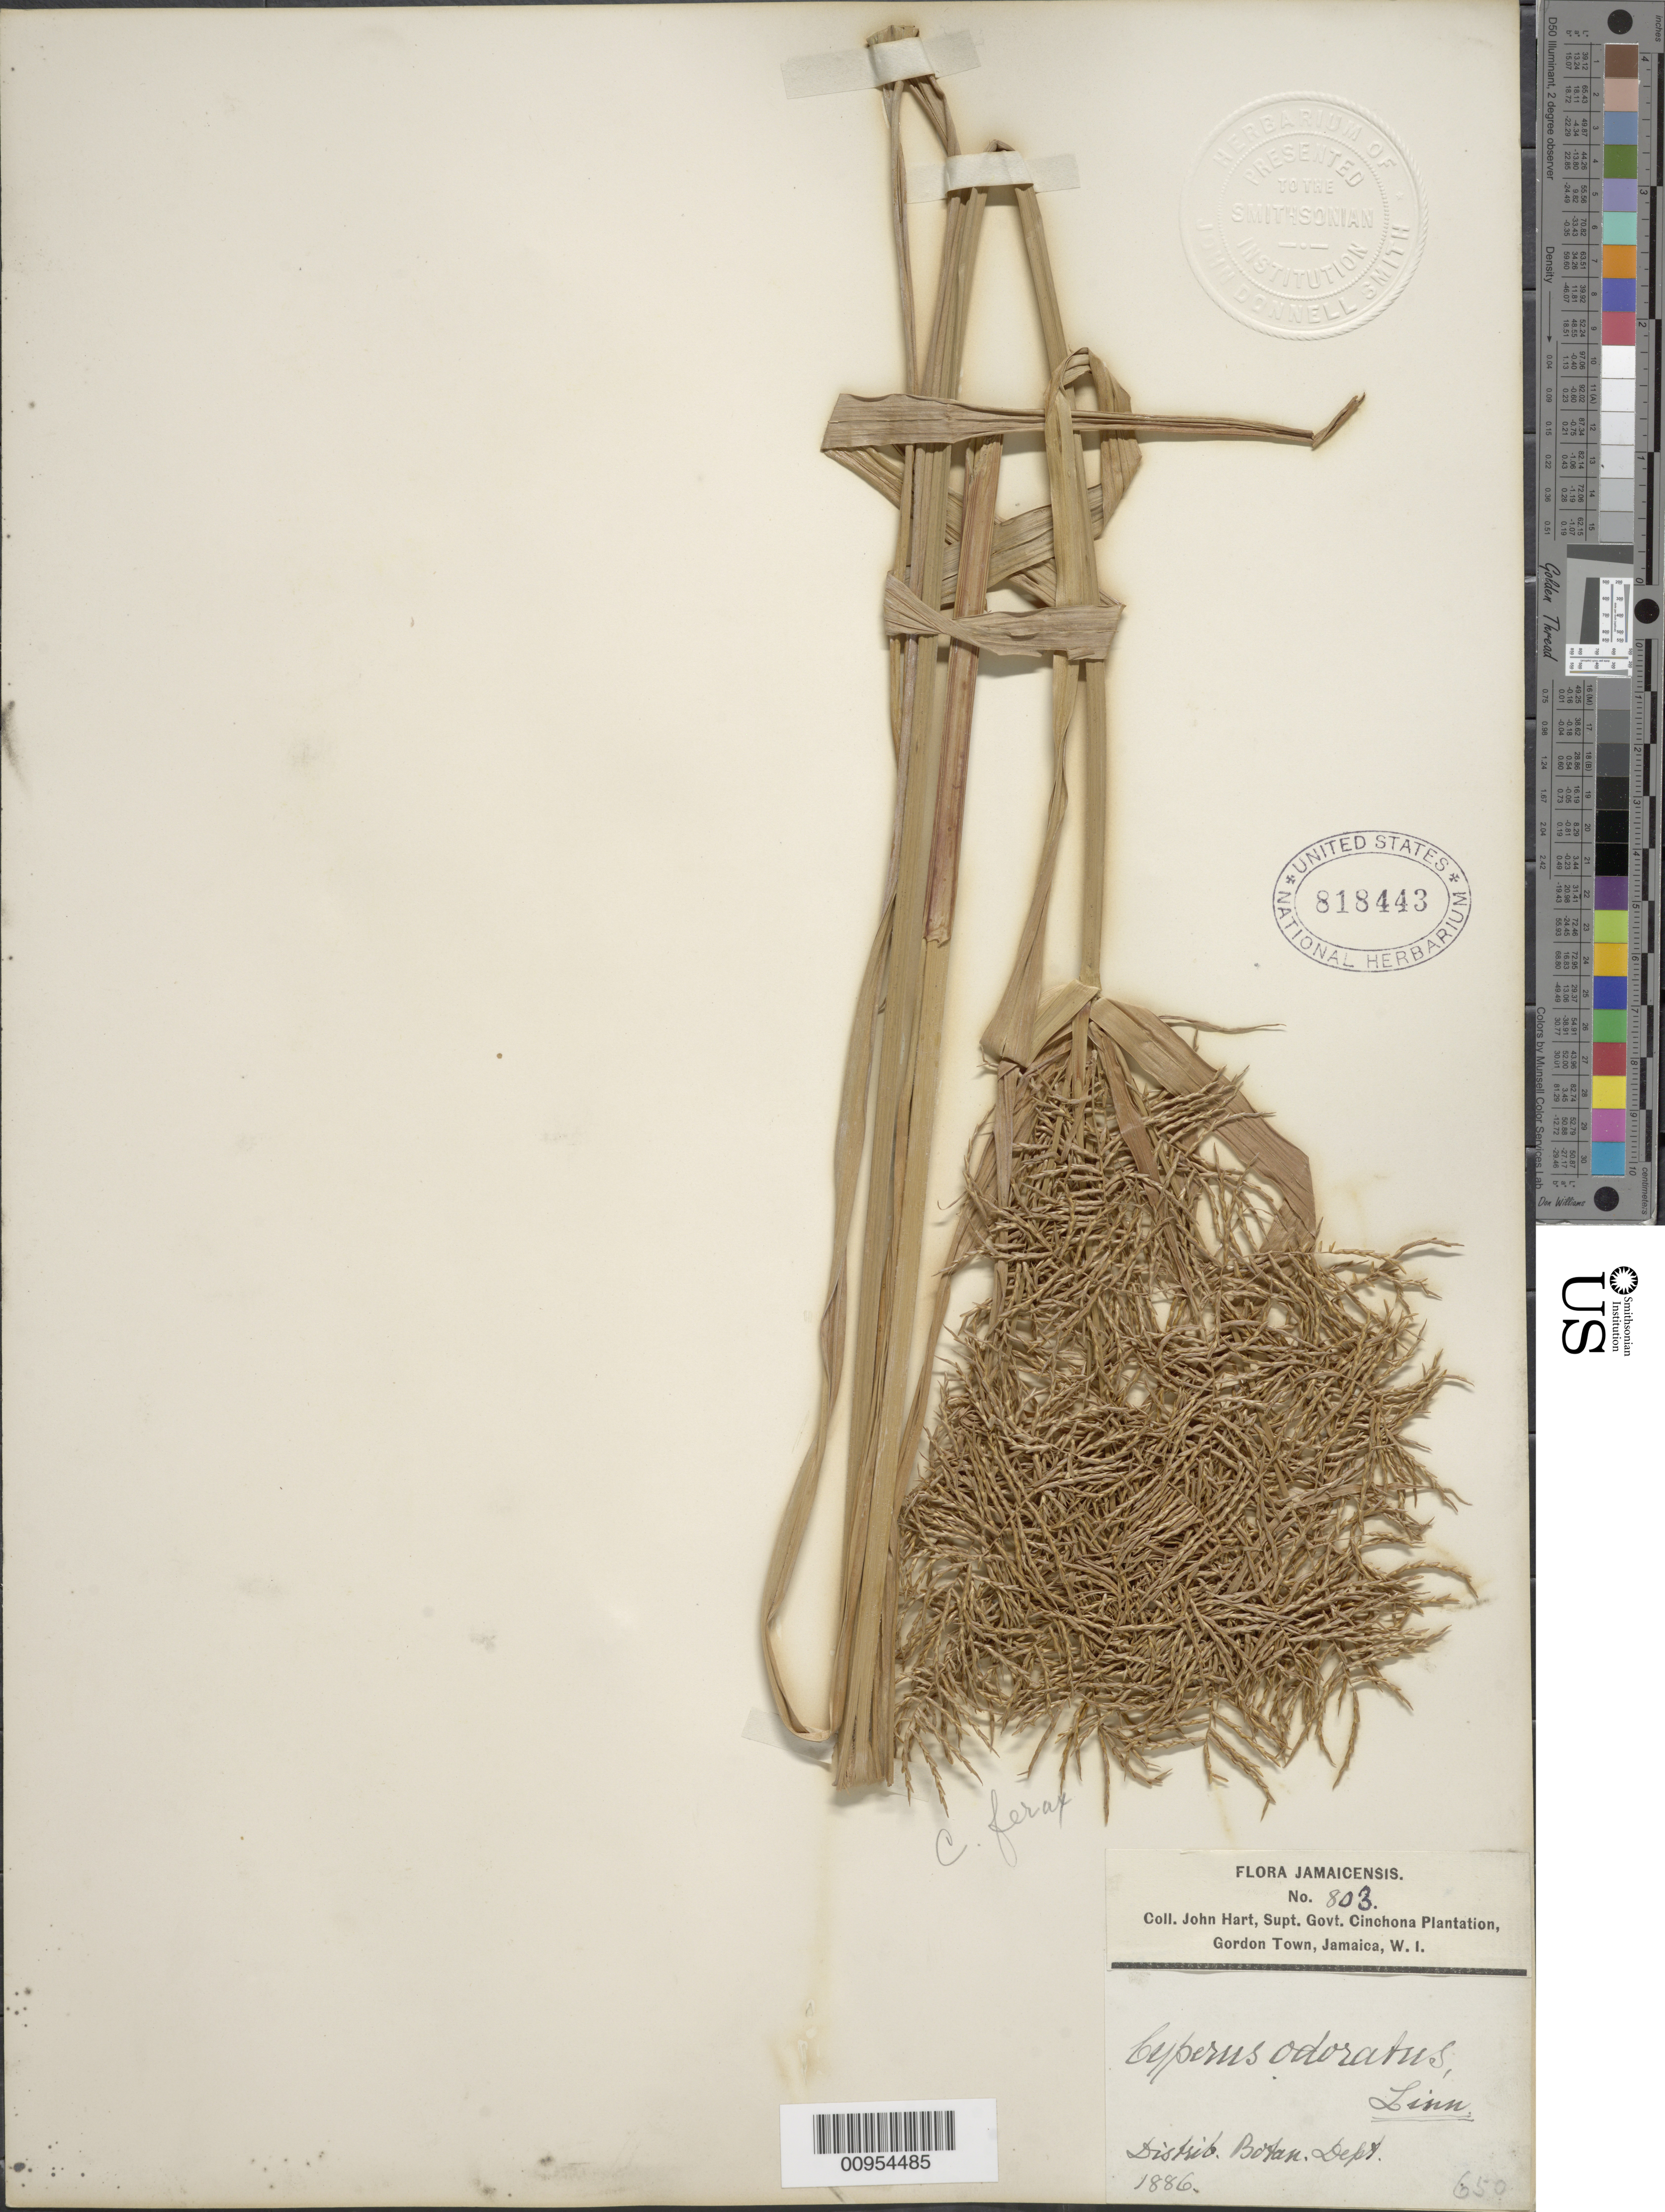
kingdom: Plantae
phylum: Tracheophyta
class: Liliopsida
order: Poales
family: Cyperaceae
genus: Cyperus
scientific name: Cyperus odoratus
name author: L.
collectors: J. Hart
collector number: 803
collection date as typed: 1886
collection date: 1886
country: Jamaica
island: Jamaica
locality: Gordon Town, Supt. Govt. Cinchona Plantation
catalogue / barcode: US 818443